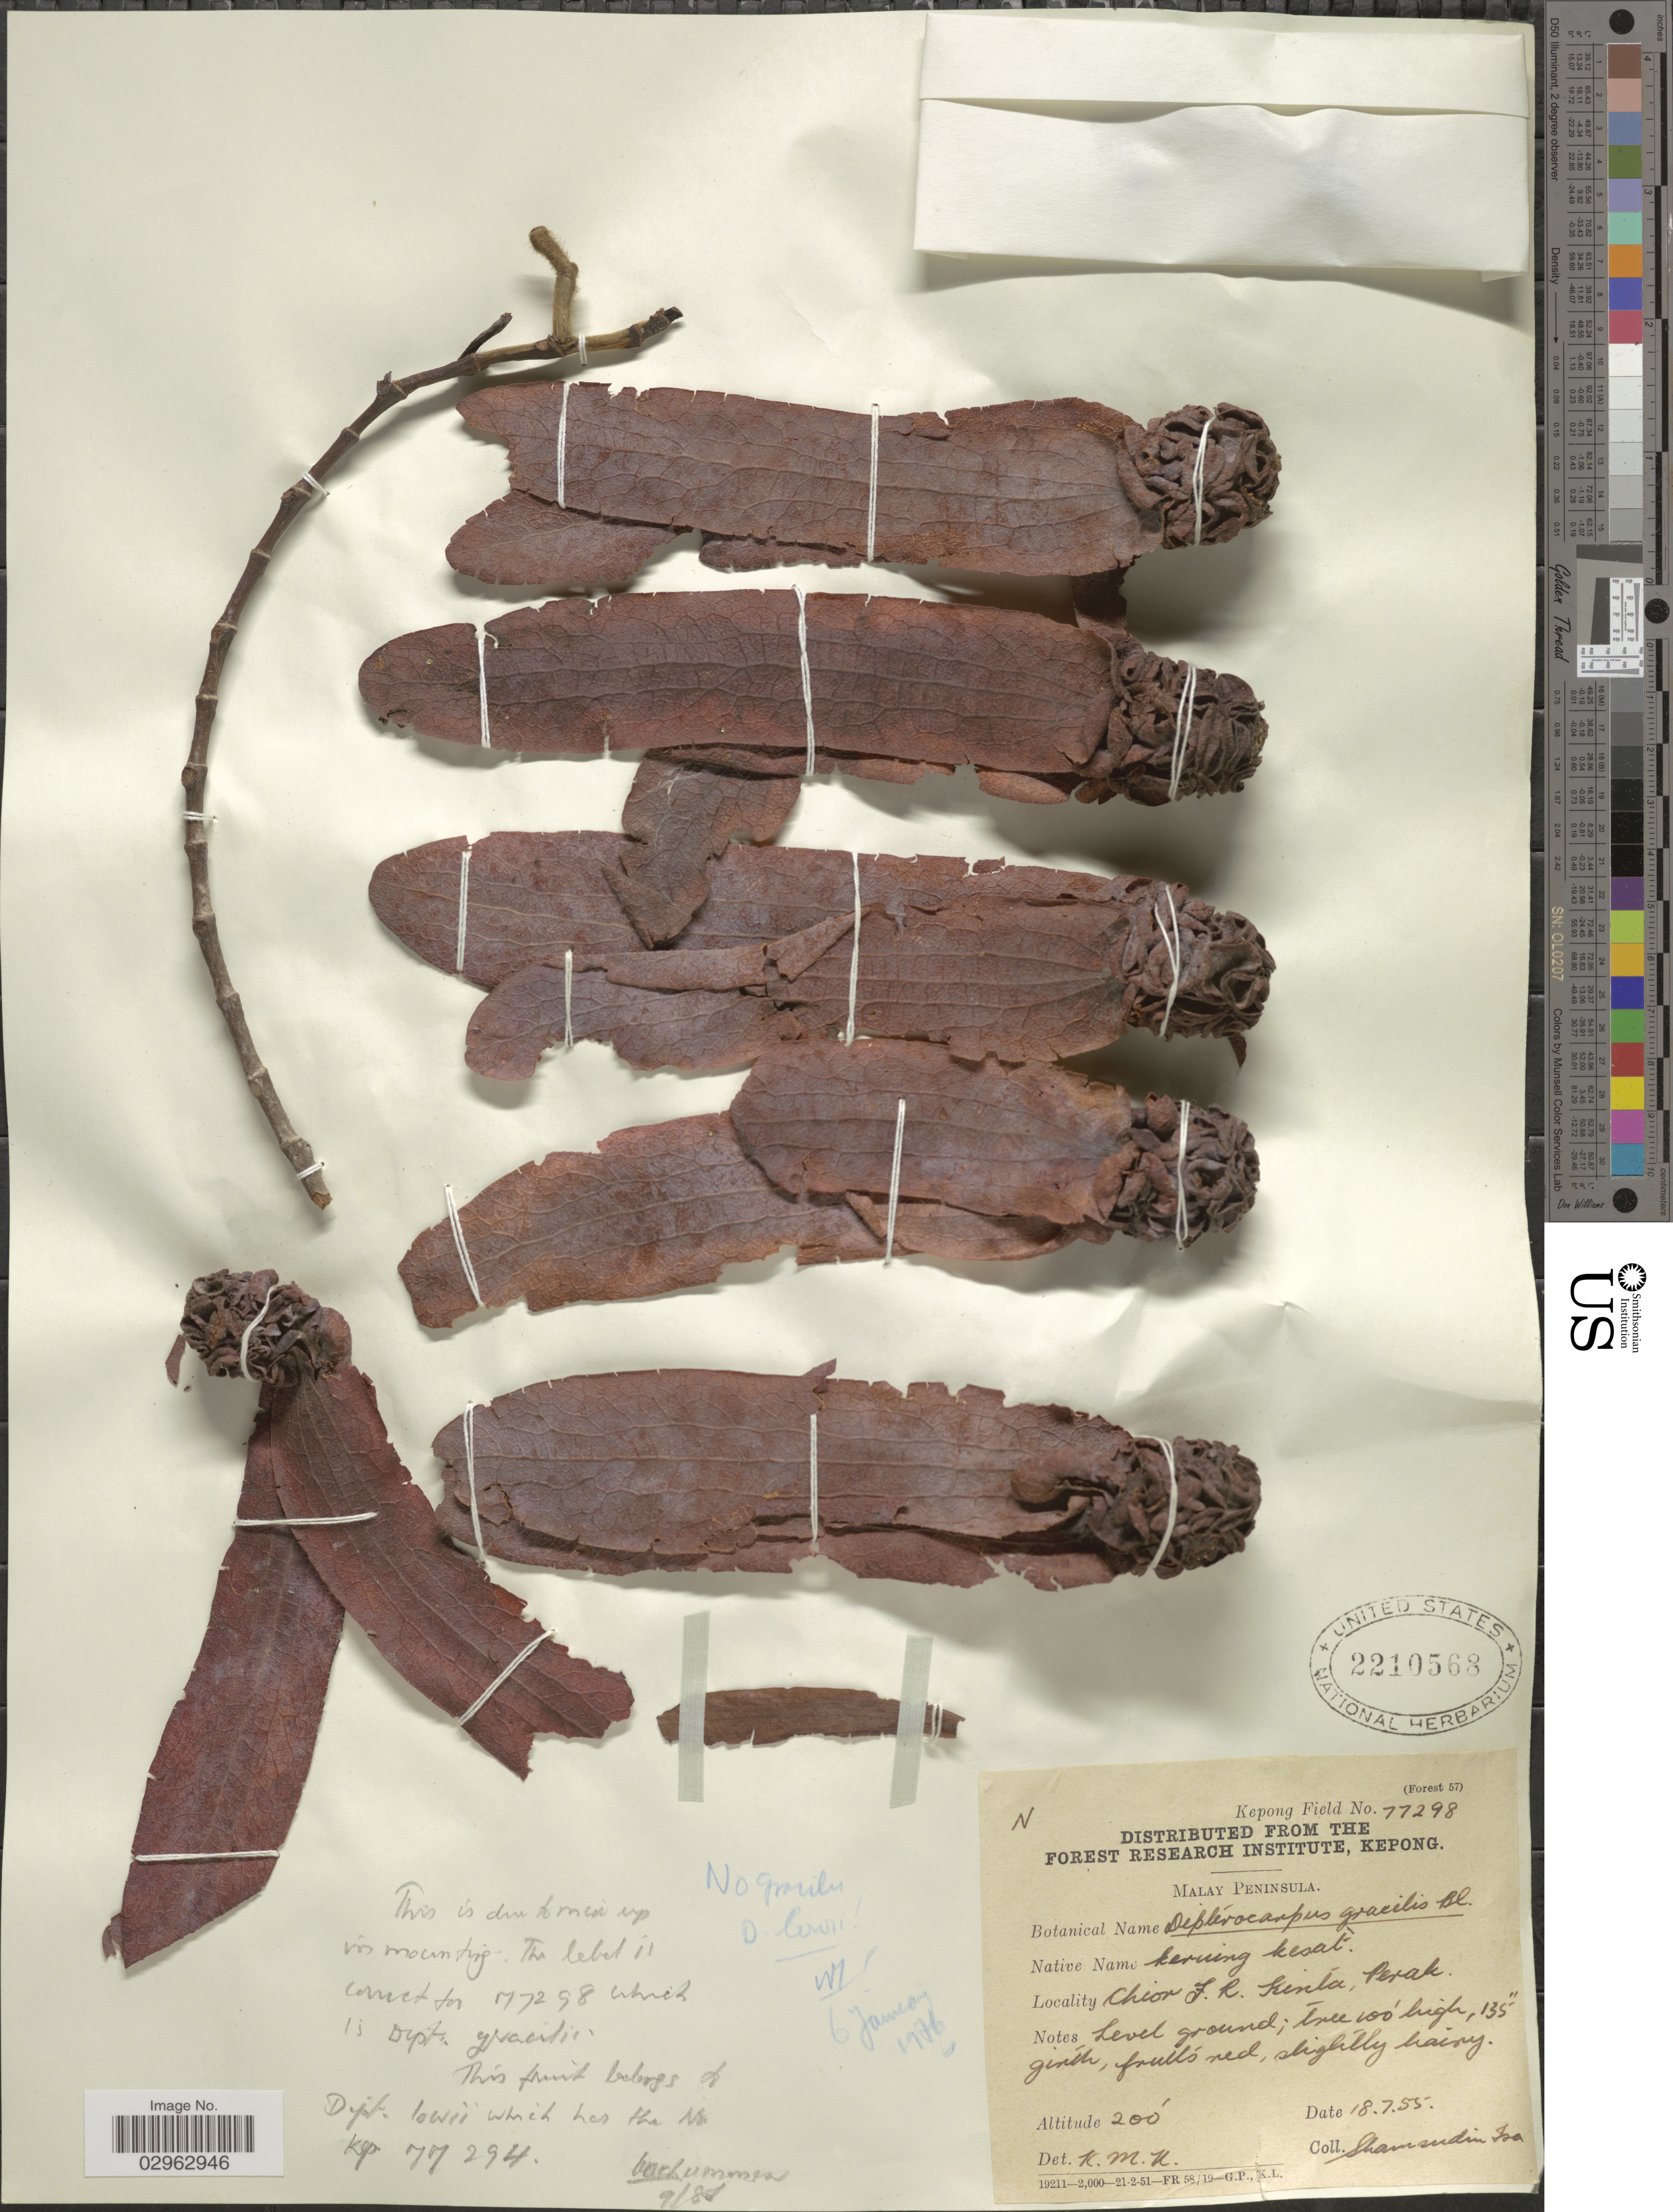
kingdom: Plantae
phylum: Tracheophyta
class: Magnoliopsida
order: Malvales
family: Dipterocarpaceae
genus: Dipterocarpus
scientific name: Dipterocarpus lowii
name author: Hook. f.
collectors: S. Isa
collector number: Kepong Field 77298 ?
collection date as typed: Transcribed d/m/y: 18/7/55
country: Malaysia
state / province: Perak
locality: Malay Peninsula. Chior F. R. Kinta.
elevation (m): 61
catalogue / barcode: US 2210568